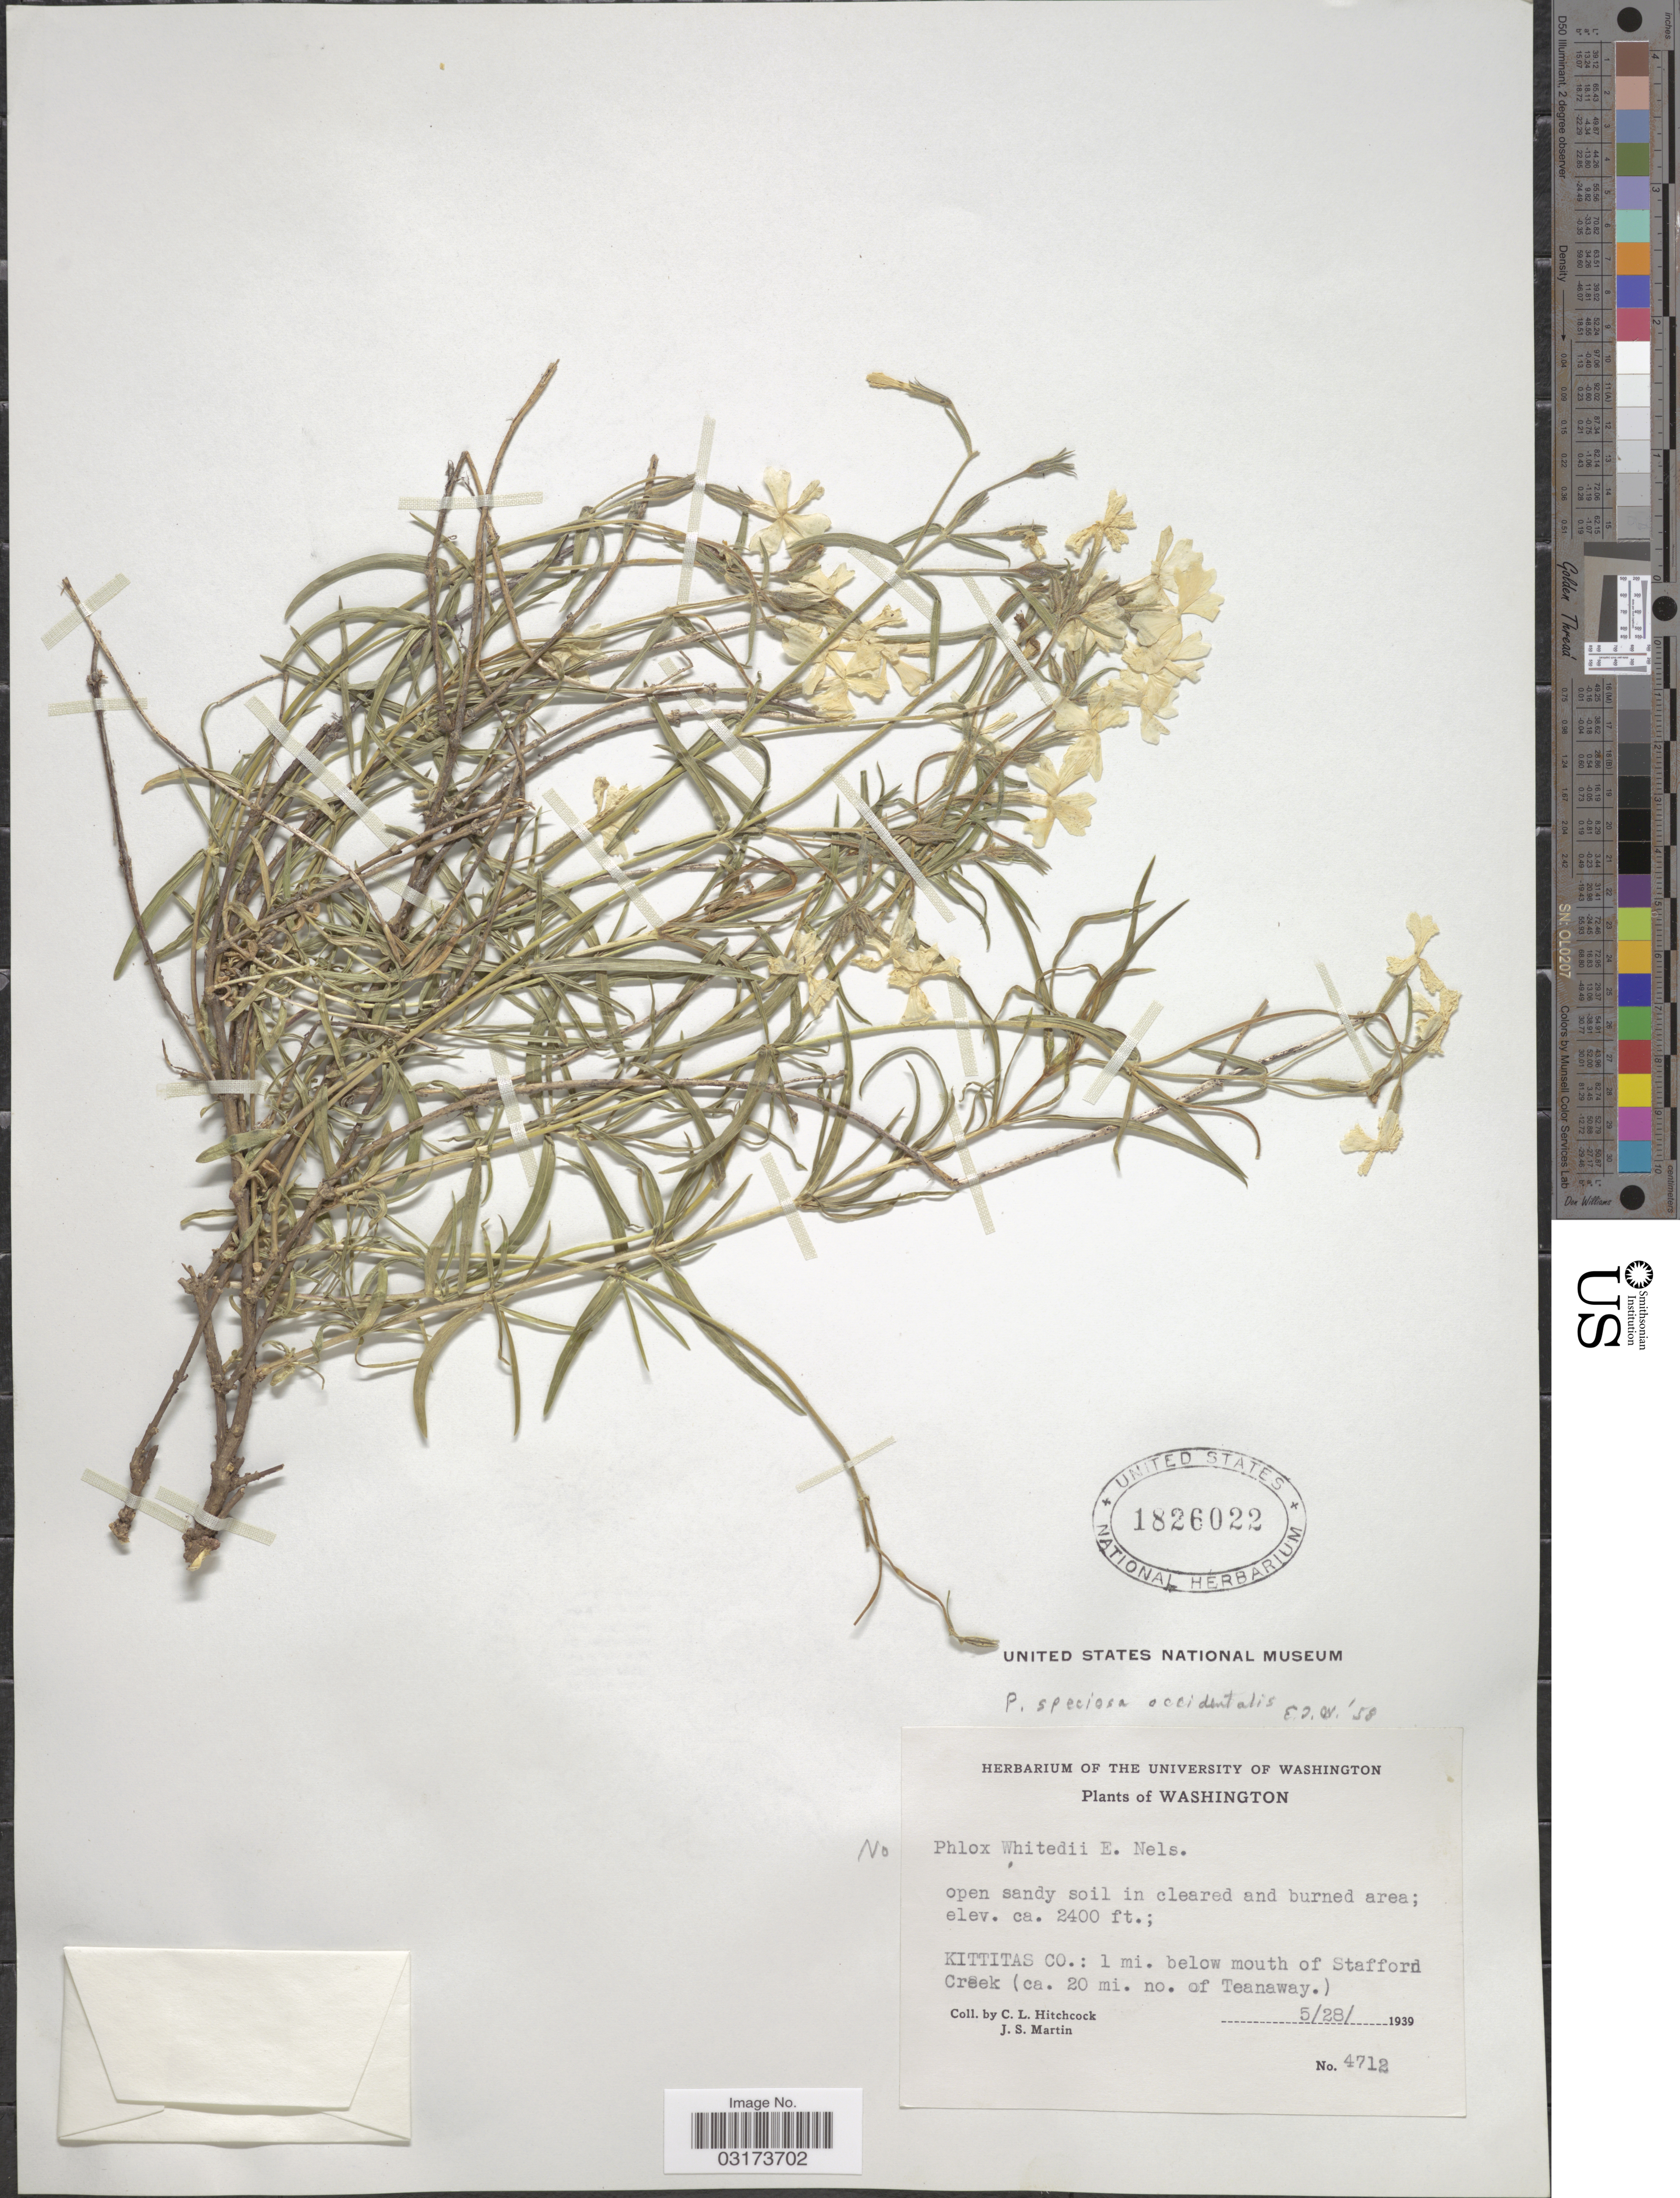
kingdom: Plantae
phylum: Tracheophyta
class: Magnoliopsida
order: Ericales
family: Polemoniaceae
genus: Phlox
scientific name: Phlox speciosa subsp. occidentalis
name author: (Durand ex Torr.) Wherry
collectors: C. L. Hitchcock & J. S. Martin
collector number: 4712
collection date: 1939-05-28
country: United States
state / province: Washington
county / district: Kittitas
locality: Kittitas Co.: 1 mi. below mouth of Stafford Creek (ca. 20 mi. no. of Teanaway).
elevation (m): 732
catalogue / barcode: US 1826022